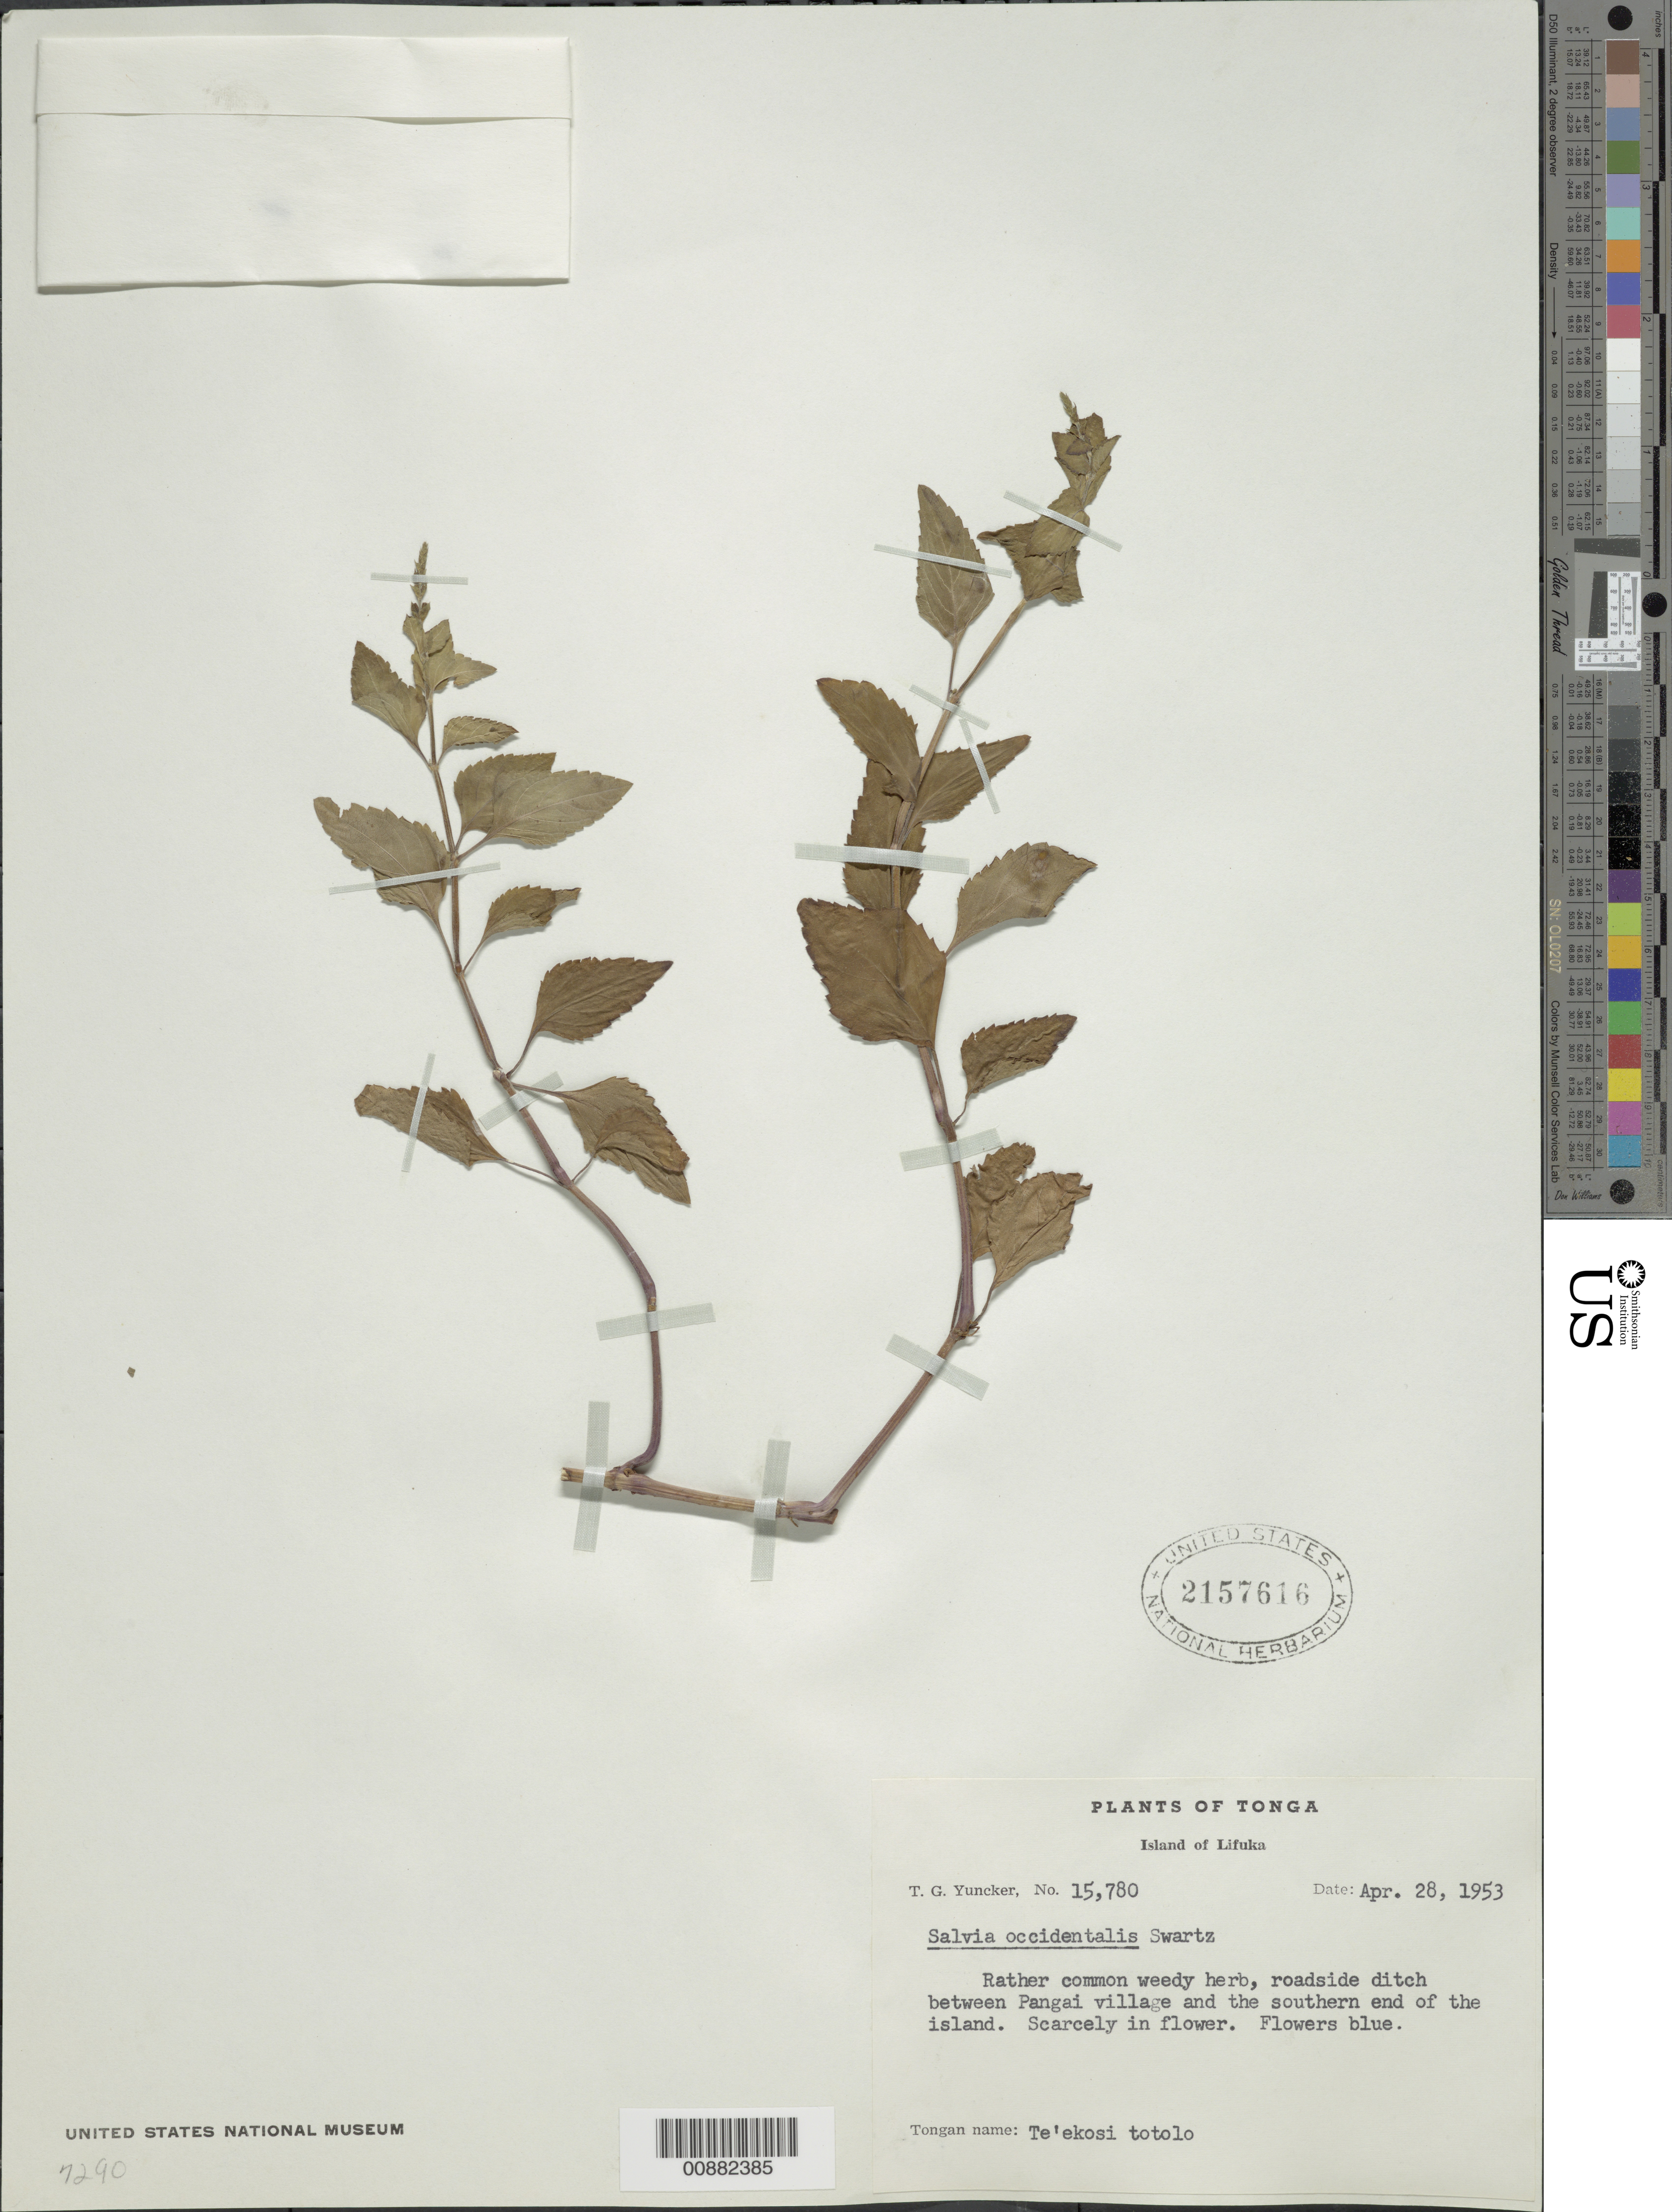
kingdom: Plantae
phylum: Tracheophyta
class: Magnoliopsida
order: Lamiales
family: Lamiaceae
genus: Salvia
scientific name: Salvia occidentalis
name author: Sw.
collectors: T. G. Yuncker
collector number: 15780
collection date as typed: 28 Apr 1953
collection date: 1953-04-28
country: Tonga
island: Lifuka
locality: Roadside ditch between Pangai village and the southern end of the island.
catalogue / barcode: US 2157616